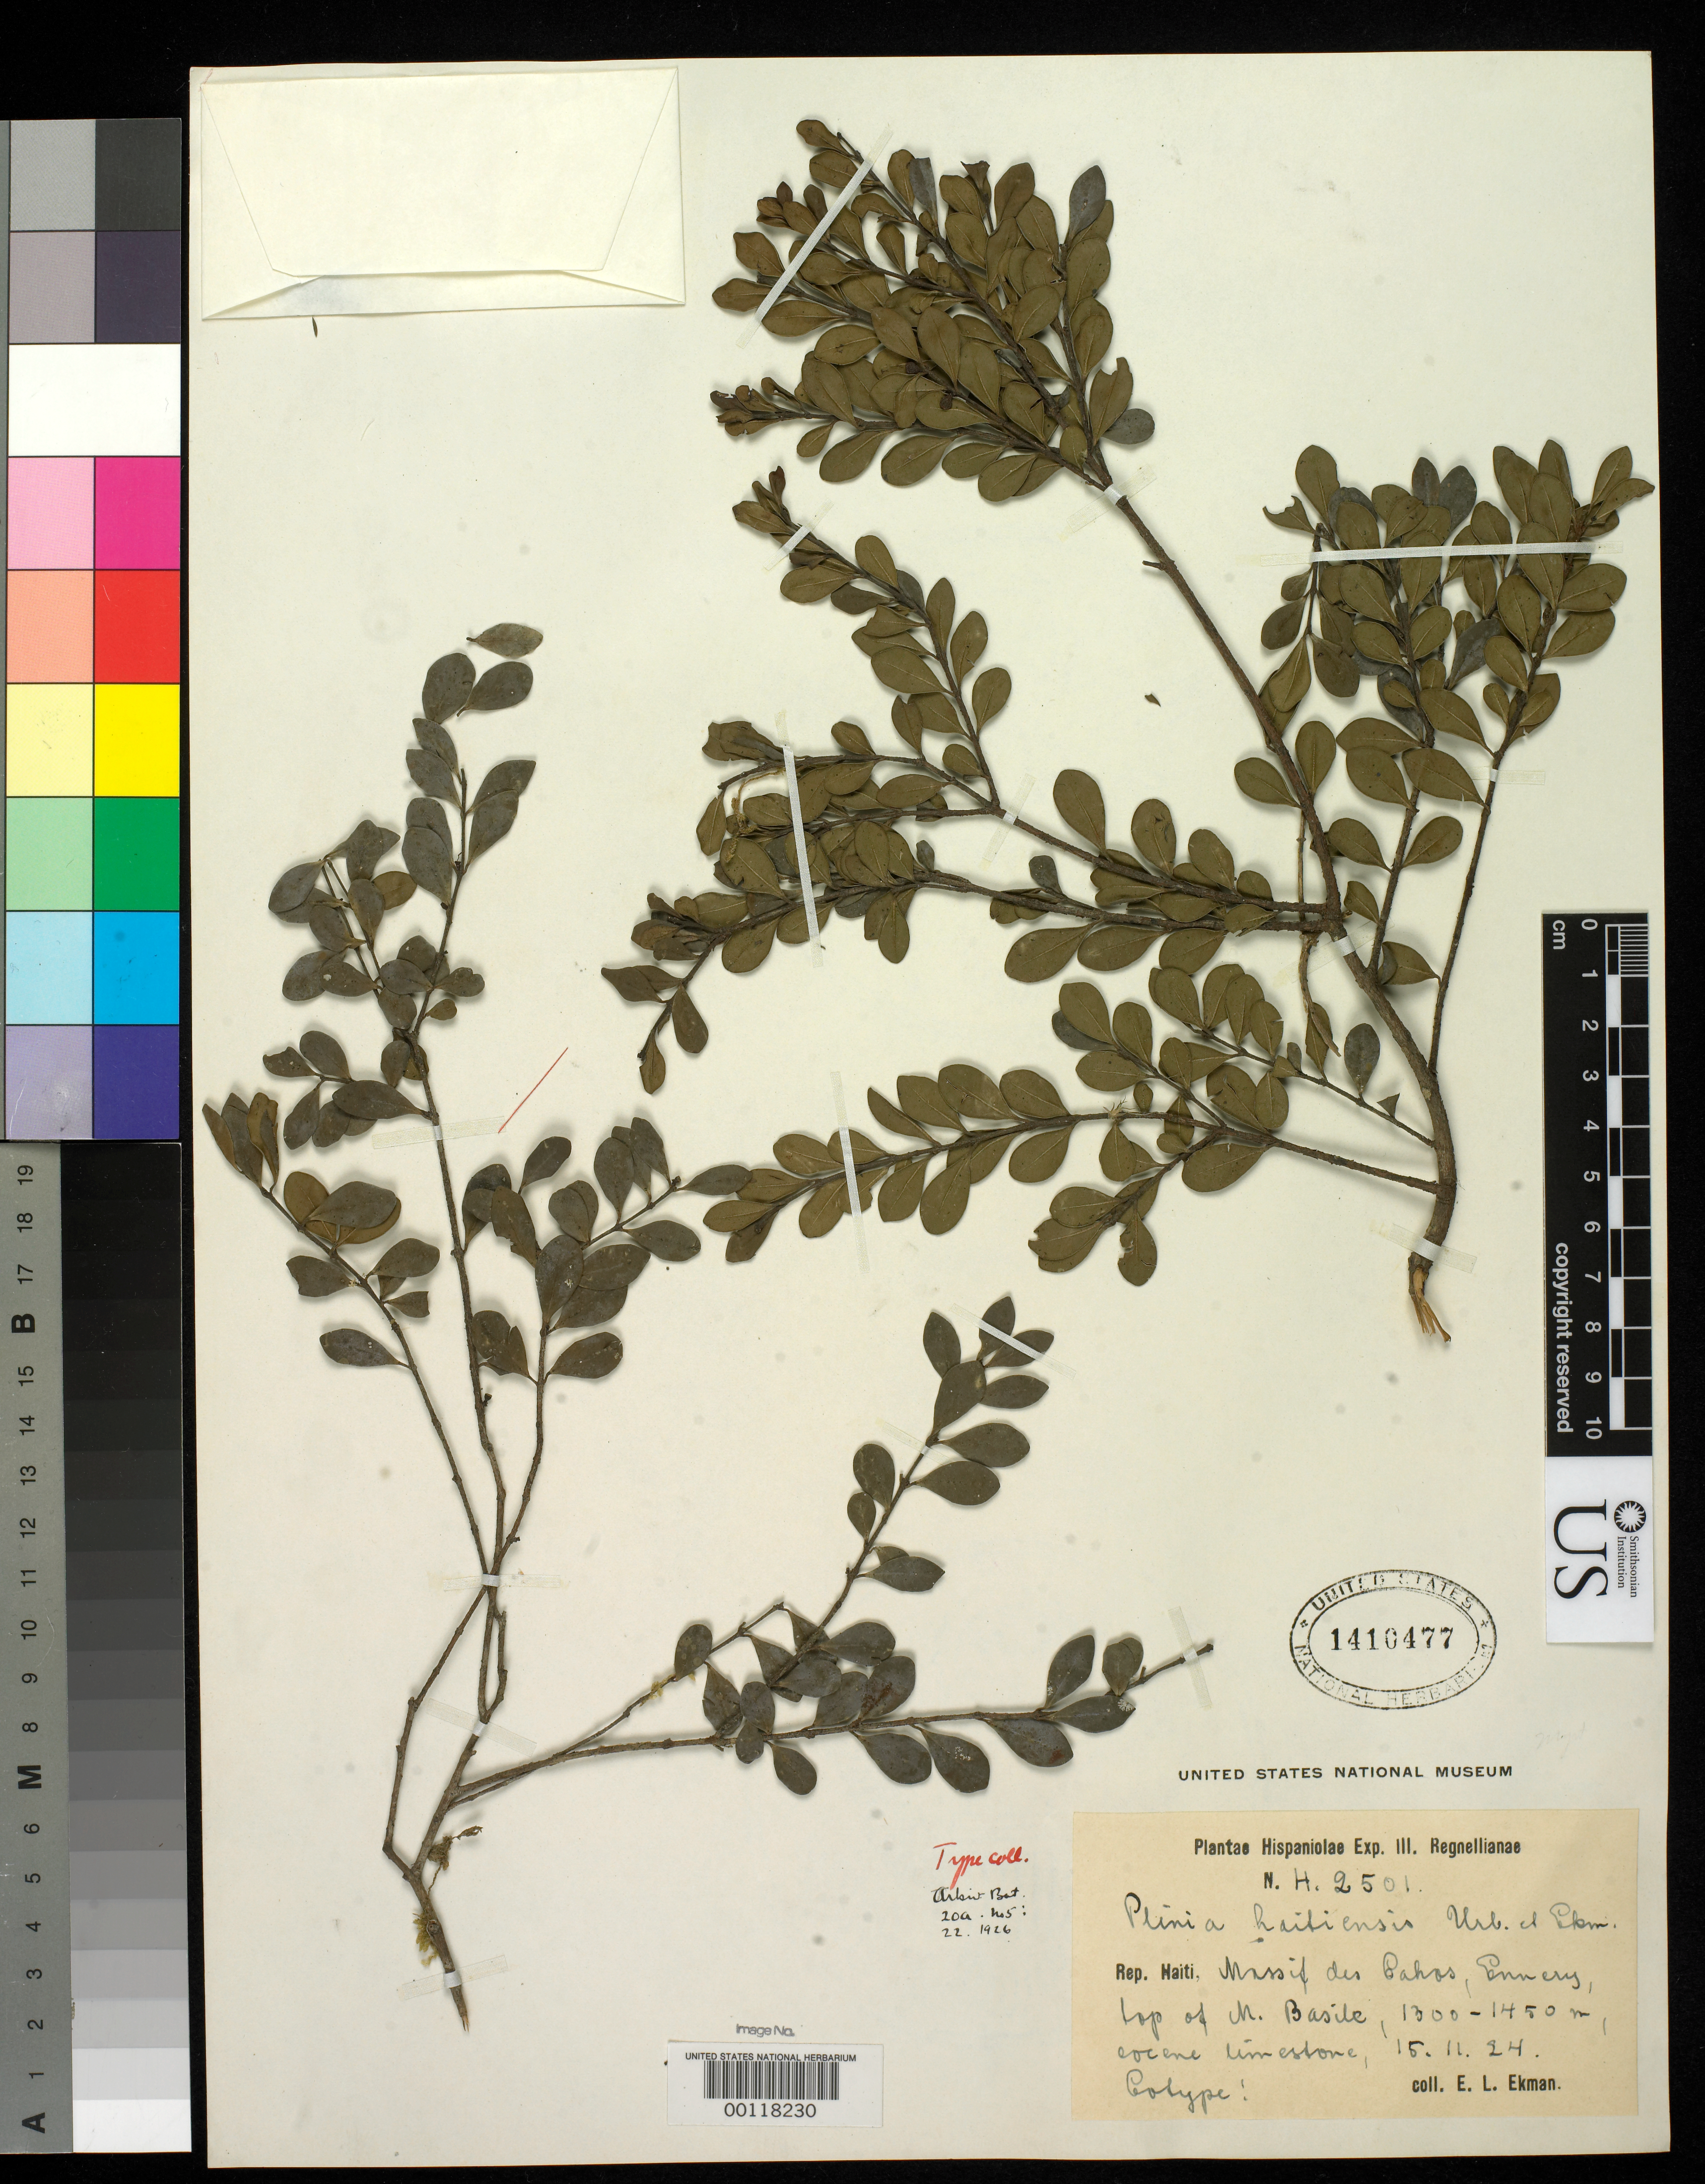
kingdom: Plantae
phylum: Tracheophyta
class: Magnoliopsida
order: Myrtales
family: Myrtaceae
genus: Plinia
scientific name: Plinia haitiensis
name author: Urb. & Ekman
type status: Isotype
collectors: E. L. Ekman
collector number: H 2501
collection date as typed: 15 Nov 1924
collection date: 1924-11-15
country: Haiti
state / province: Artibonite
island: Hispaniola Island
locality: Morne Basil.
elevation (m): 1300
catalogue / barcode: US 1410477